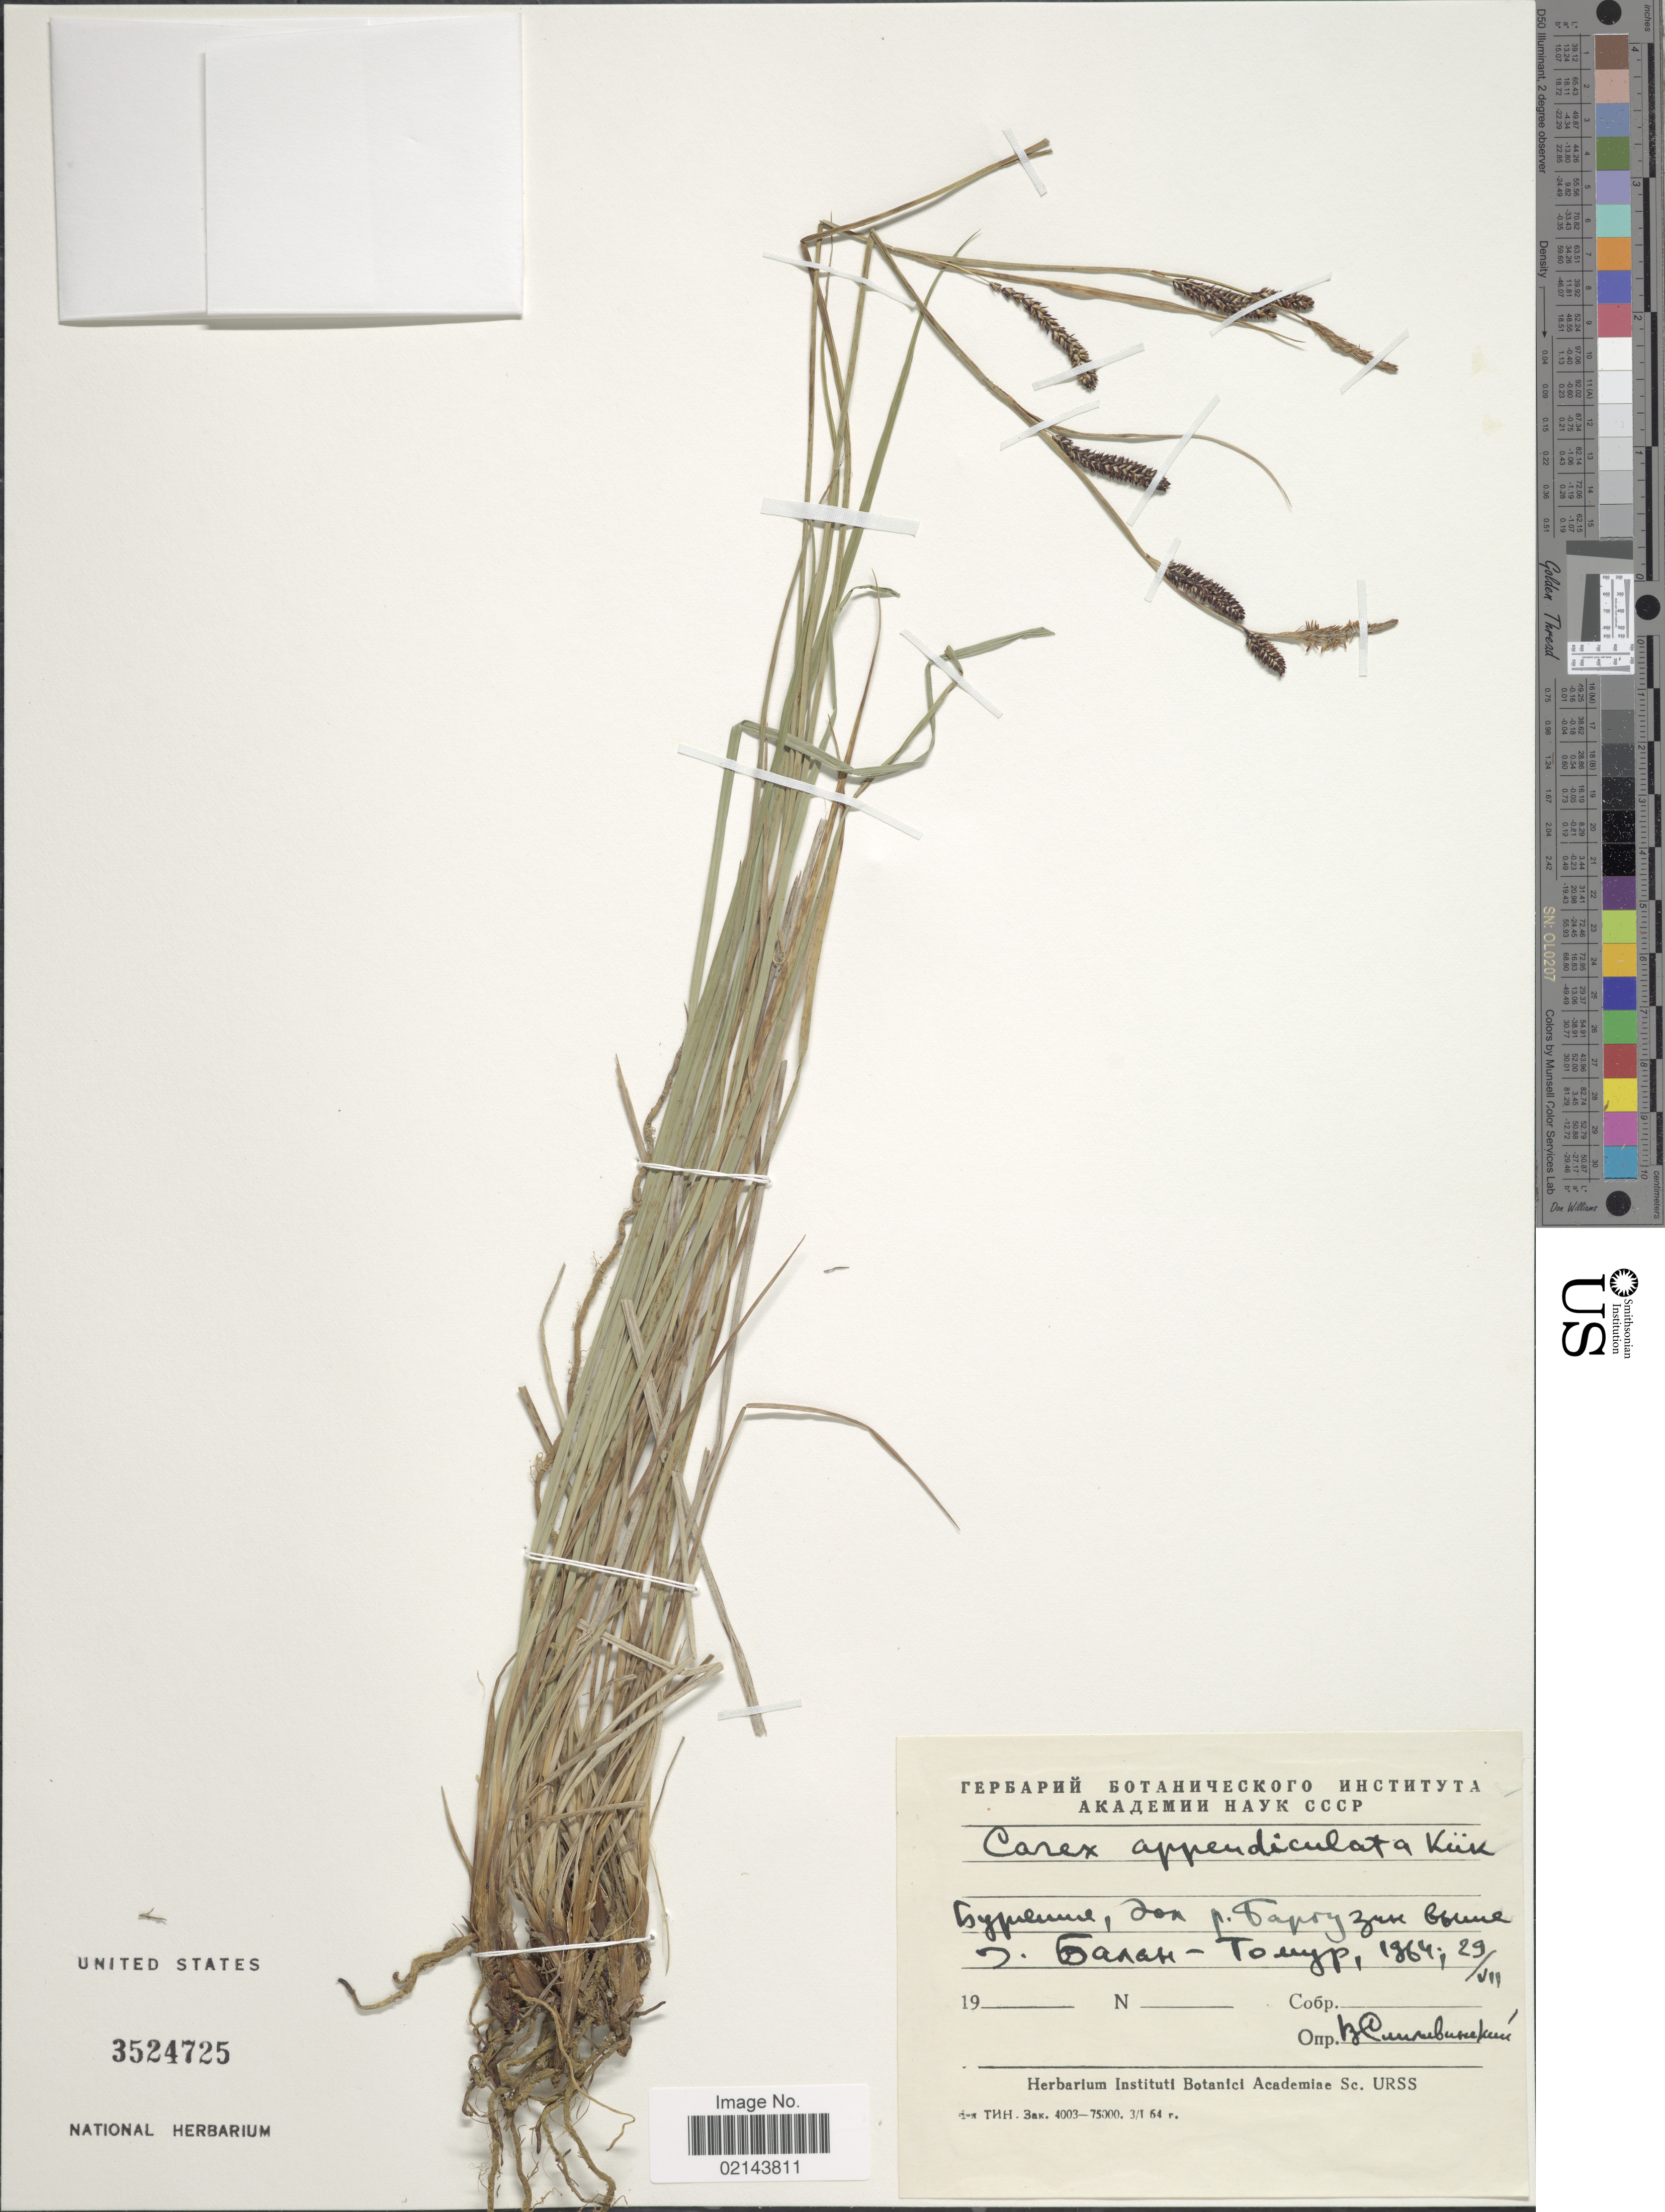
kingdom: Plantae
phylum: Tracheophyta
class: Liliopsida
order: Poales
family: Cyperaceae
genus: Carex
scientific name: Carex appendiculata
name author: (Trautv. & C.A. Mey.) Kük.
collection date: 1964-07-29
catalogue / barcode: US 3524725